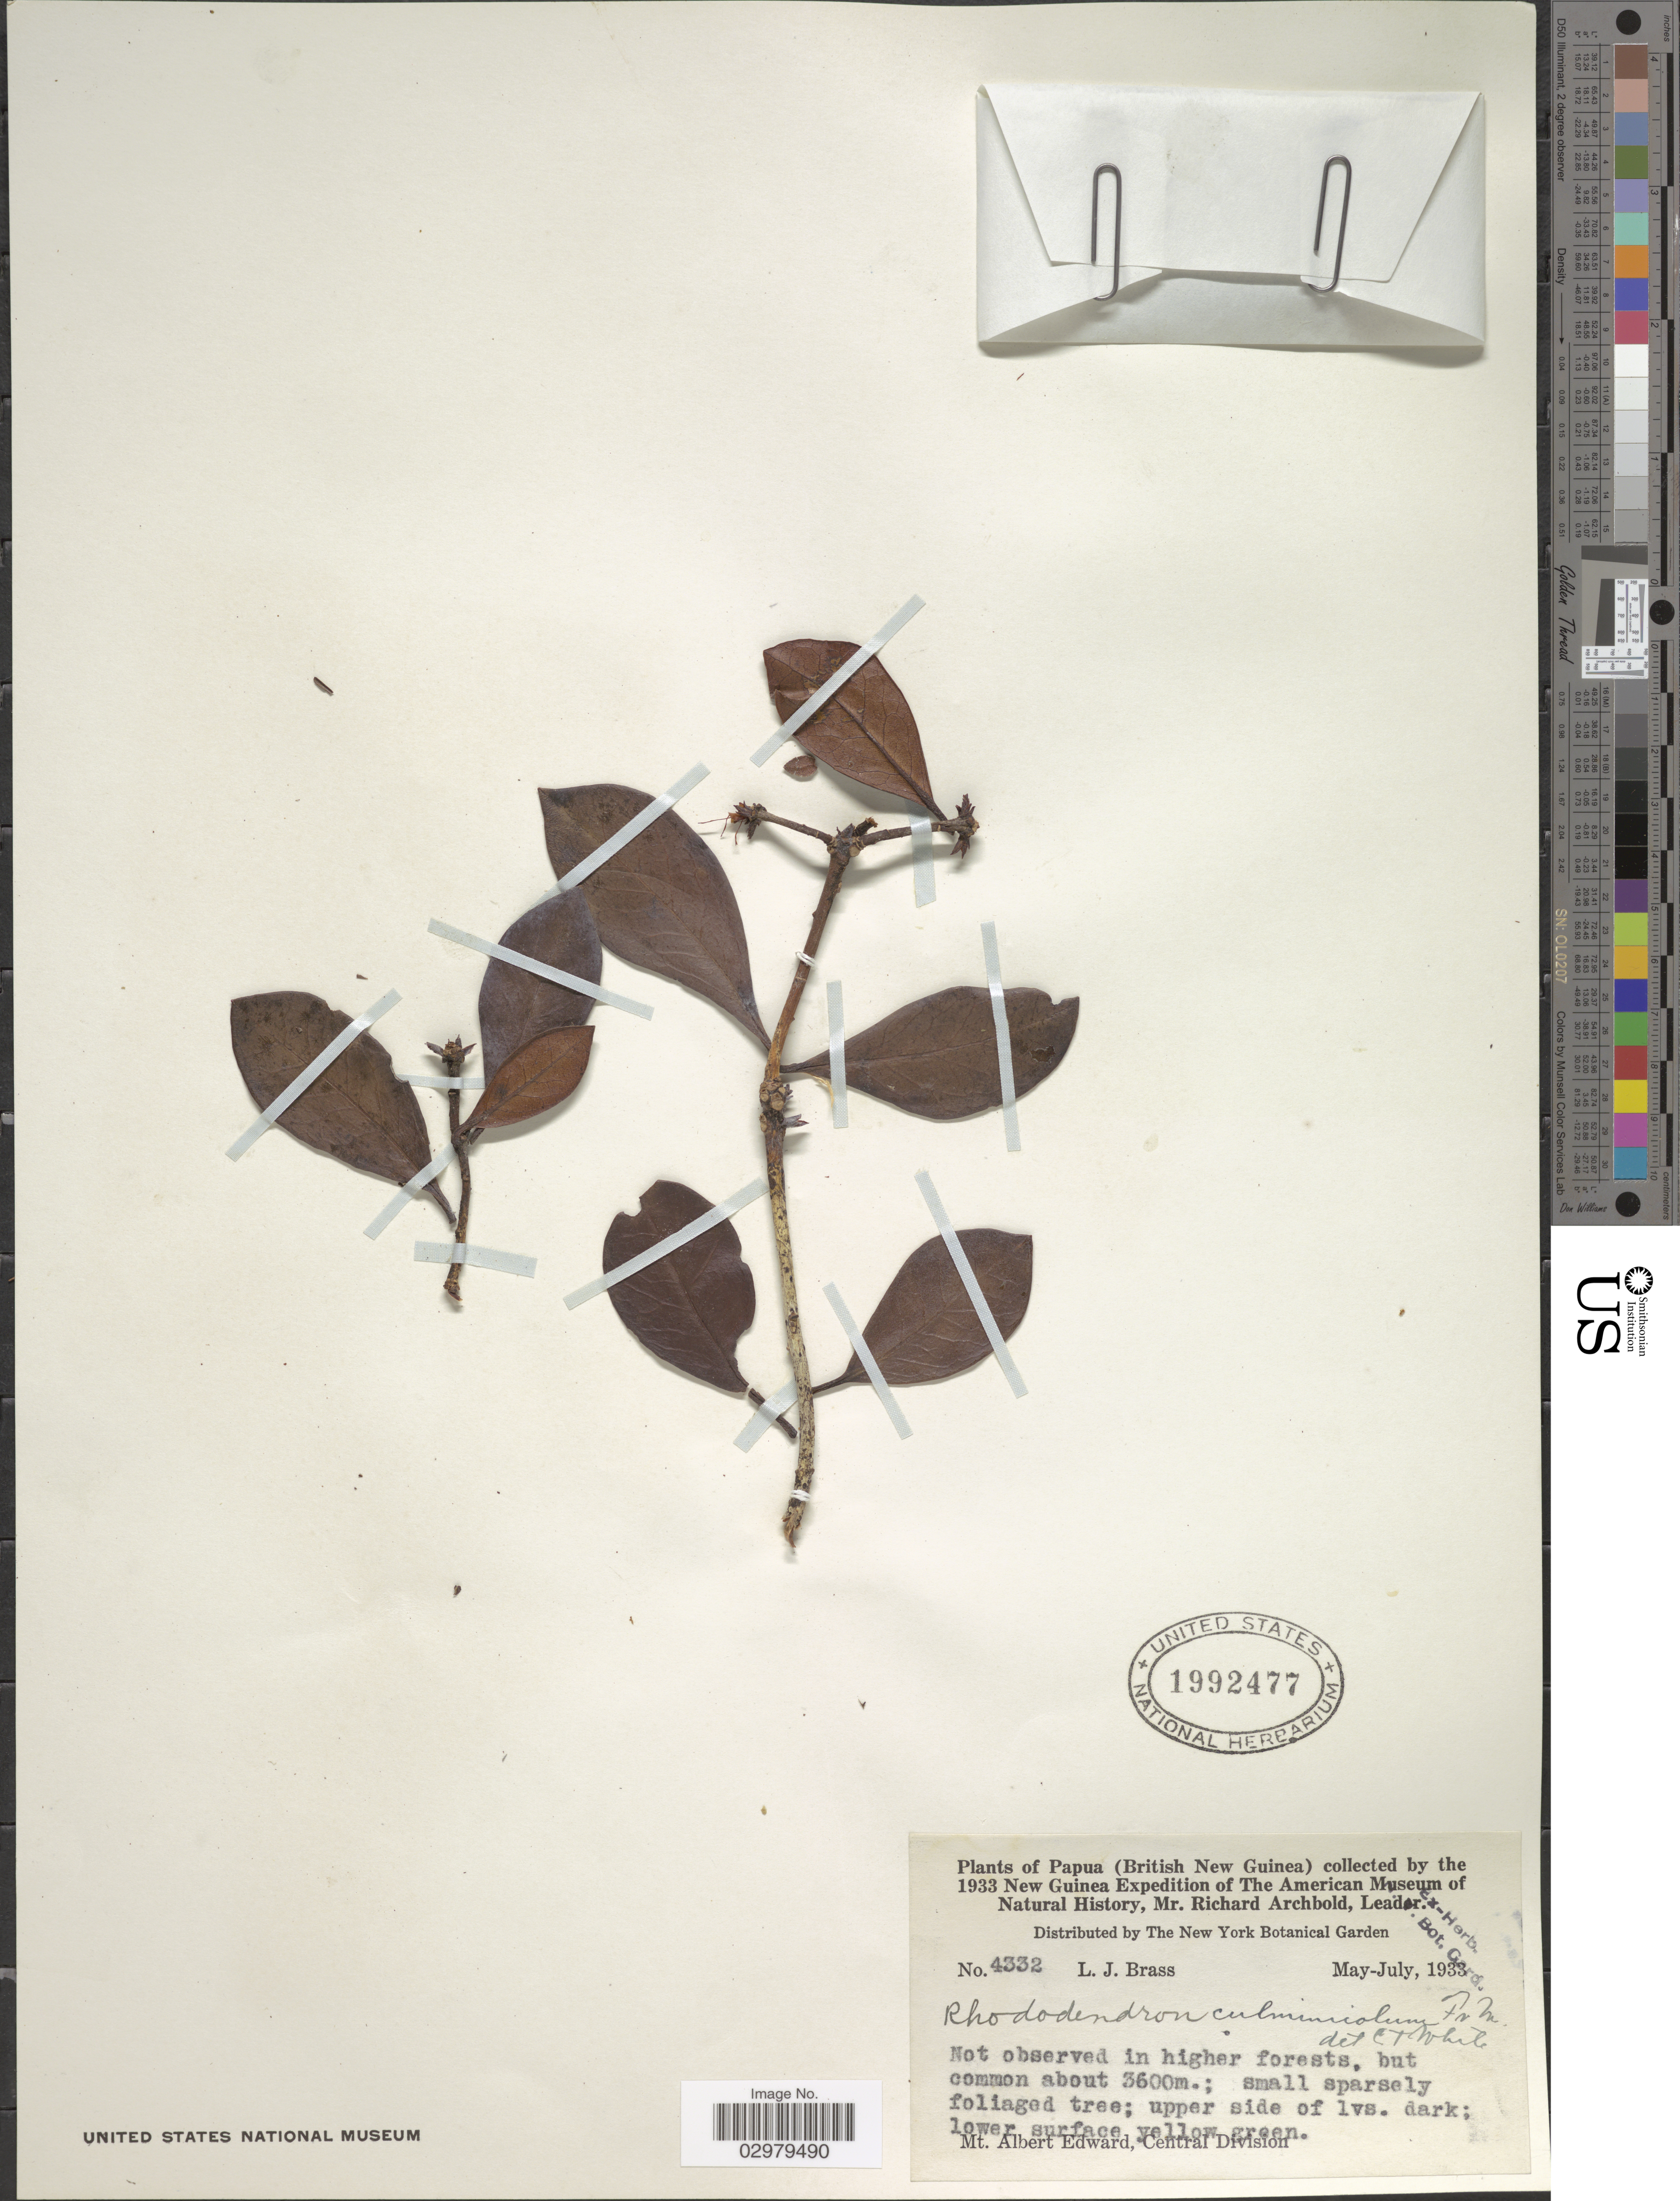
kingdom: Plantae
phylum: Tracheophyta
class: Magnoliopsida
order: Ericales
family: Ericaceae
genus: Rhododendron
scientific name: Rhododendron culminicolum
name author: F. Muell.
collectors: L. J. Brass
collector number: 4332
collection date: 1933-05/1933-07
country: Papua New Guinea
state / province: Central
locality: Papua (British New Guinea). Mt. Albert Edward, Central Division.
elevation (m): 3600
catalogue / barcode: US 1992477